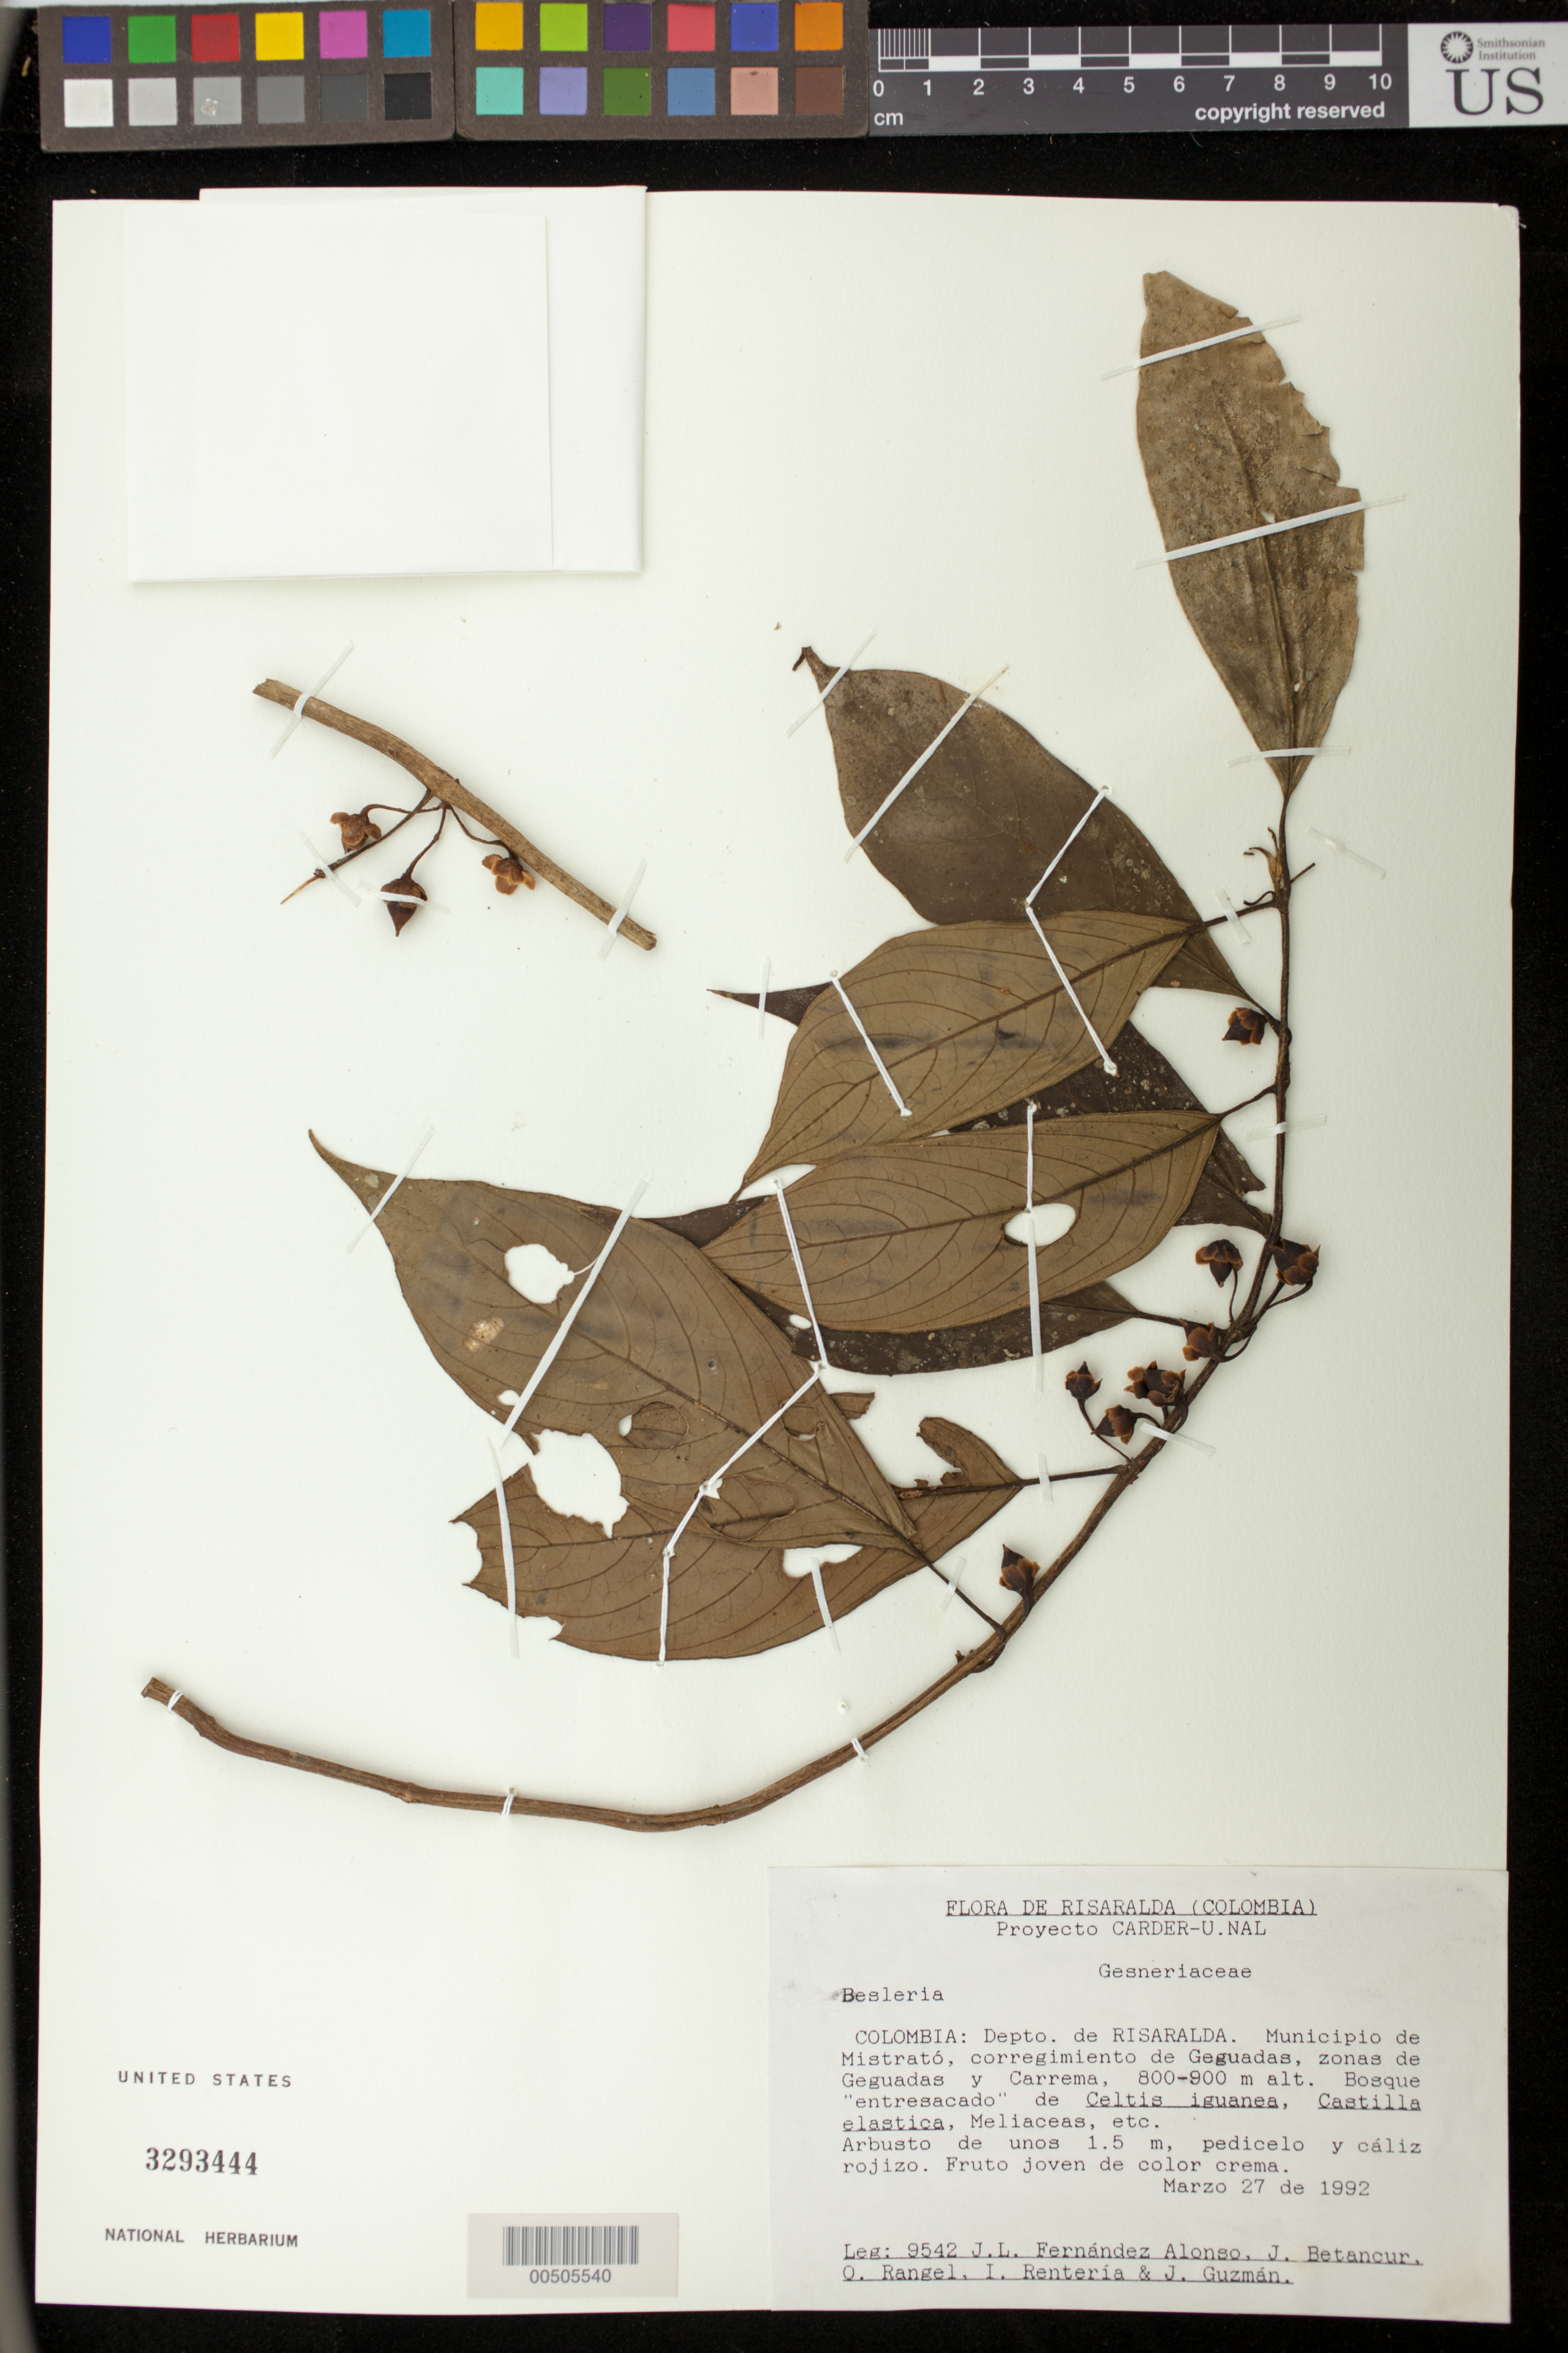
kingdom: Plantae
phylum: Tracheophyta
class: Magnoliopsida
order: Lamiales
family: Gesneriaceae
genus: Besleria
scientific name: Besleria sp.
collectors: J. L. Fernández-Alonso, J. O. Rangel Ch., I. Renteria, J. C. Betancur & et al.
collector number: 9542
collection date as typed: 27 Mar 1992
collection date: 1992-03-27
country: Colombia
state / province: Risaralda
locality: Municipio de Mistrató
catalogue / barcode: US 3293444